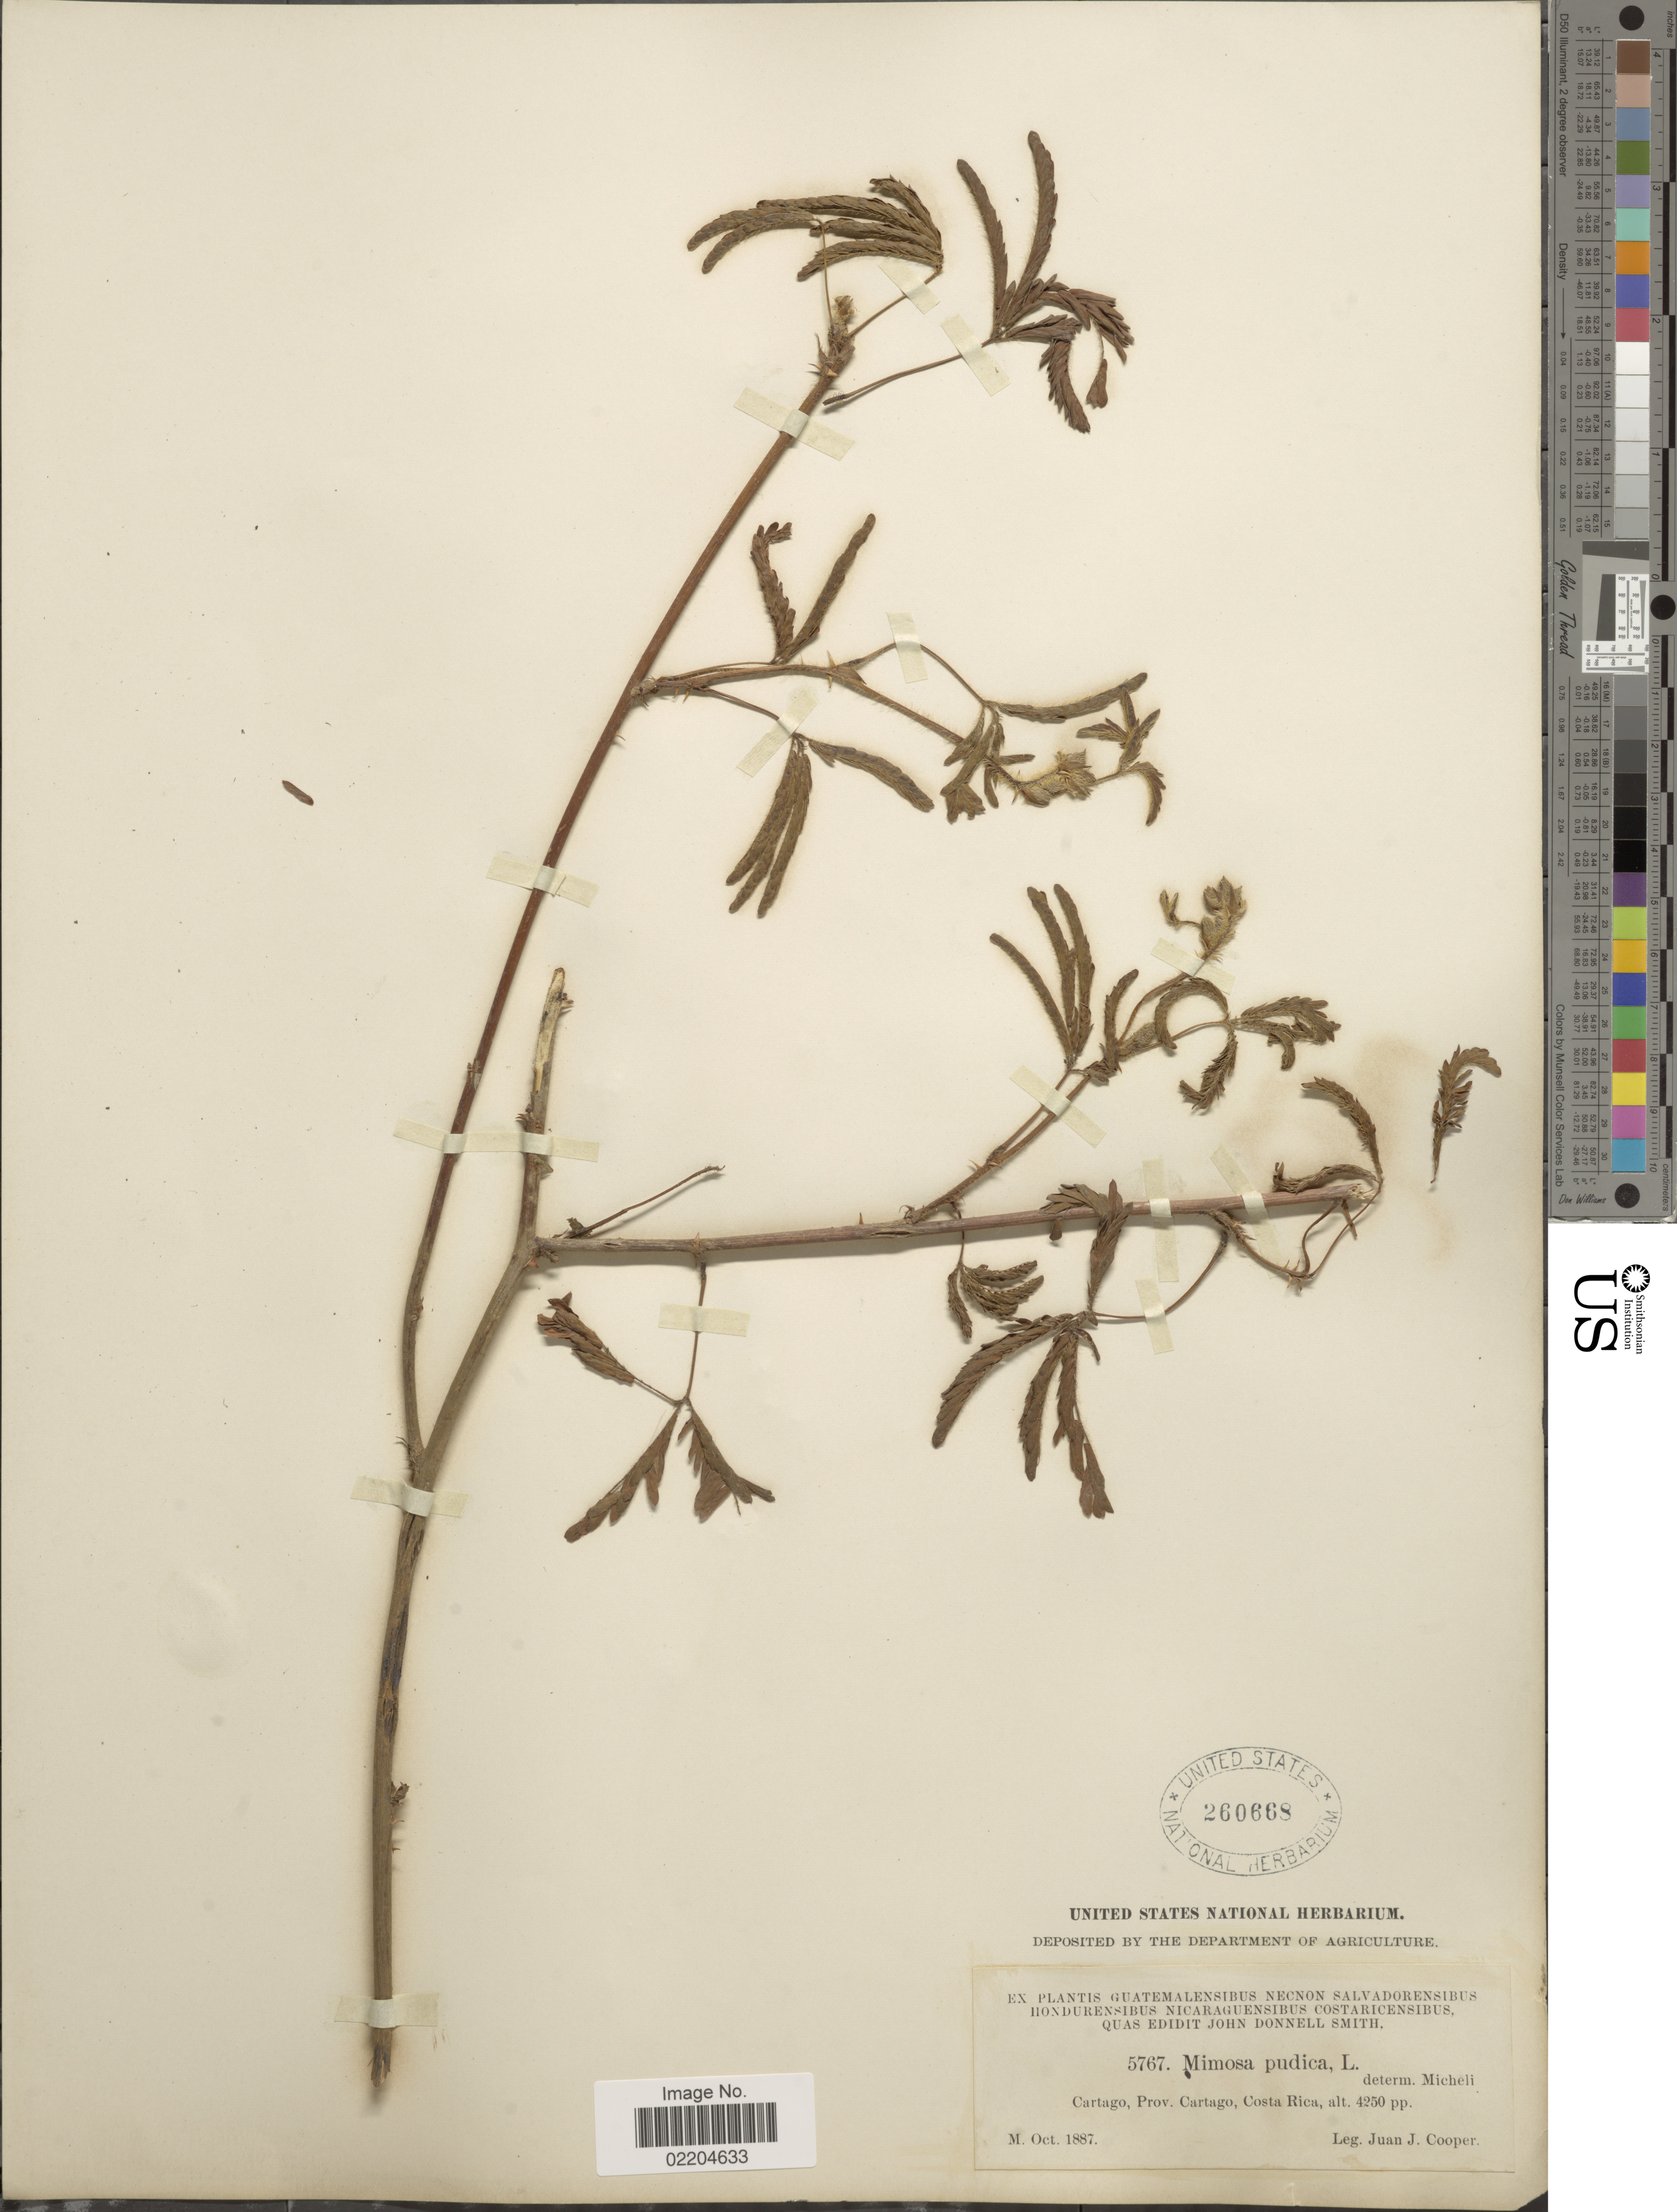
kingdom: Plantae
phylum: Tracheophyta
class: Magnoliopsida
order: Fabales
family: Fabaceae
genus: Mimosa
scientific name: Mimosa pudica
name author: L.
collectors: J. J. Cooper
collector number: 5667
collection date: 1887-10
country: Costa Rica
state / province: Cartago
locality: Cartago, Prov. Cartago, Costa Rica.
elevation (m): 1295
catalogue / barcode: US 260668